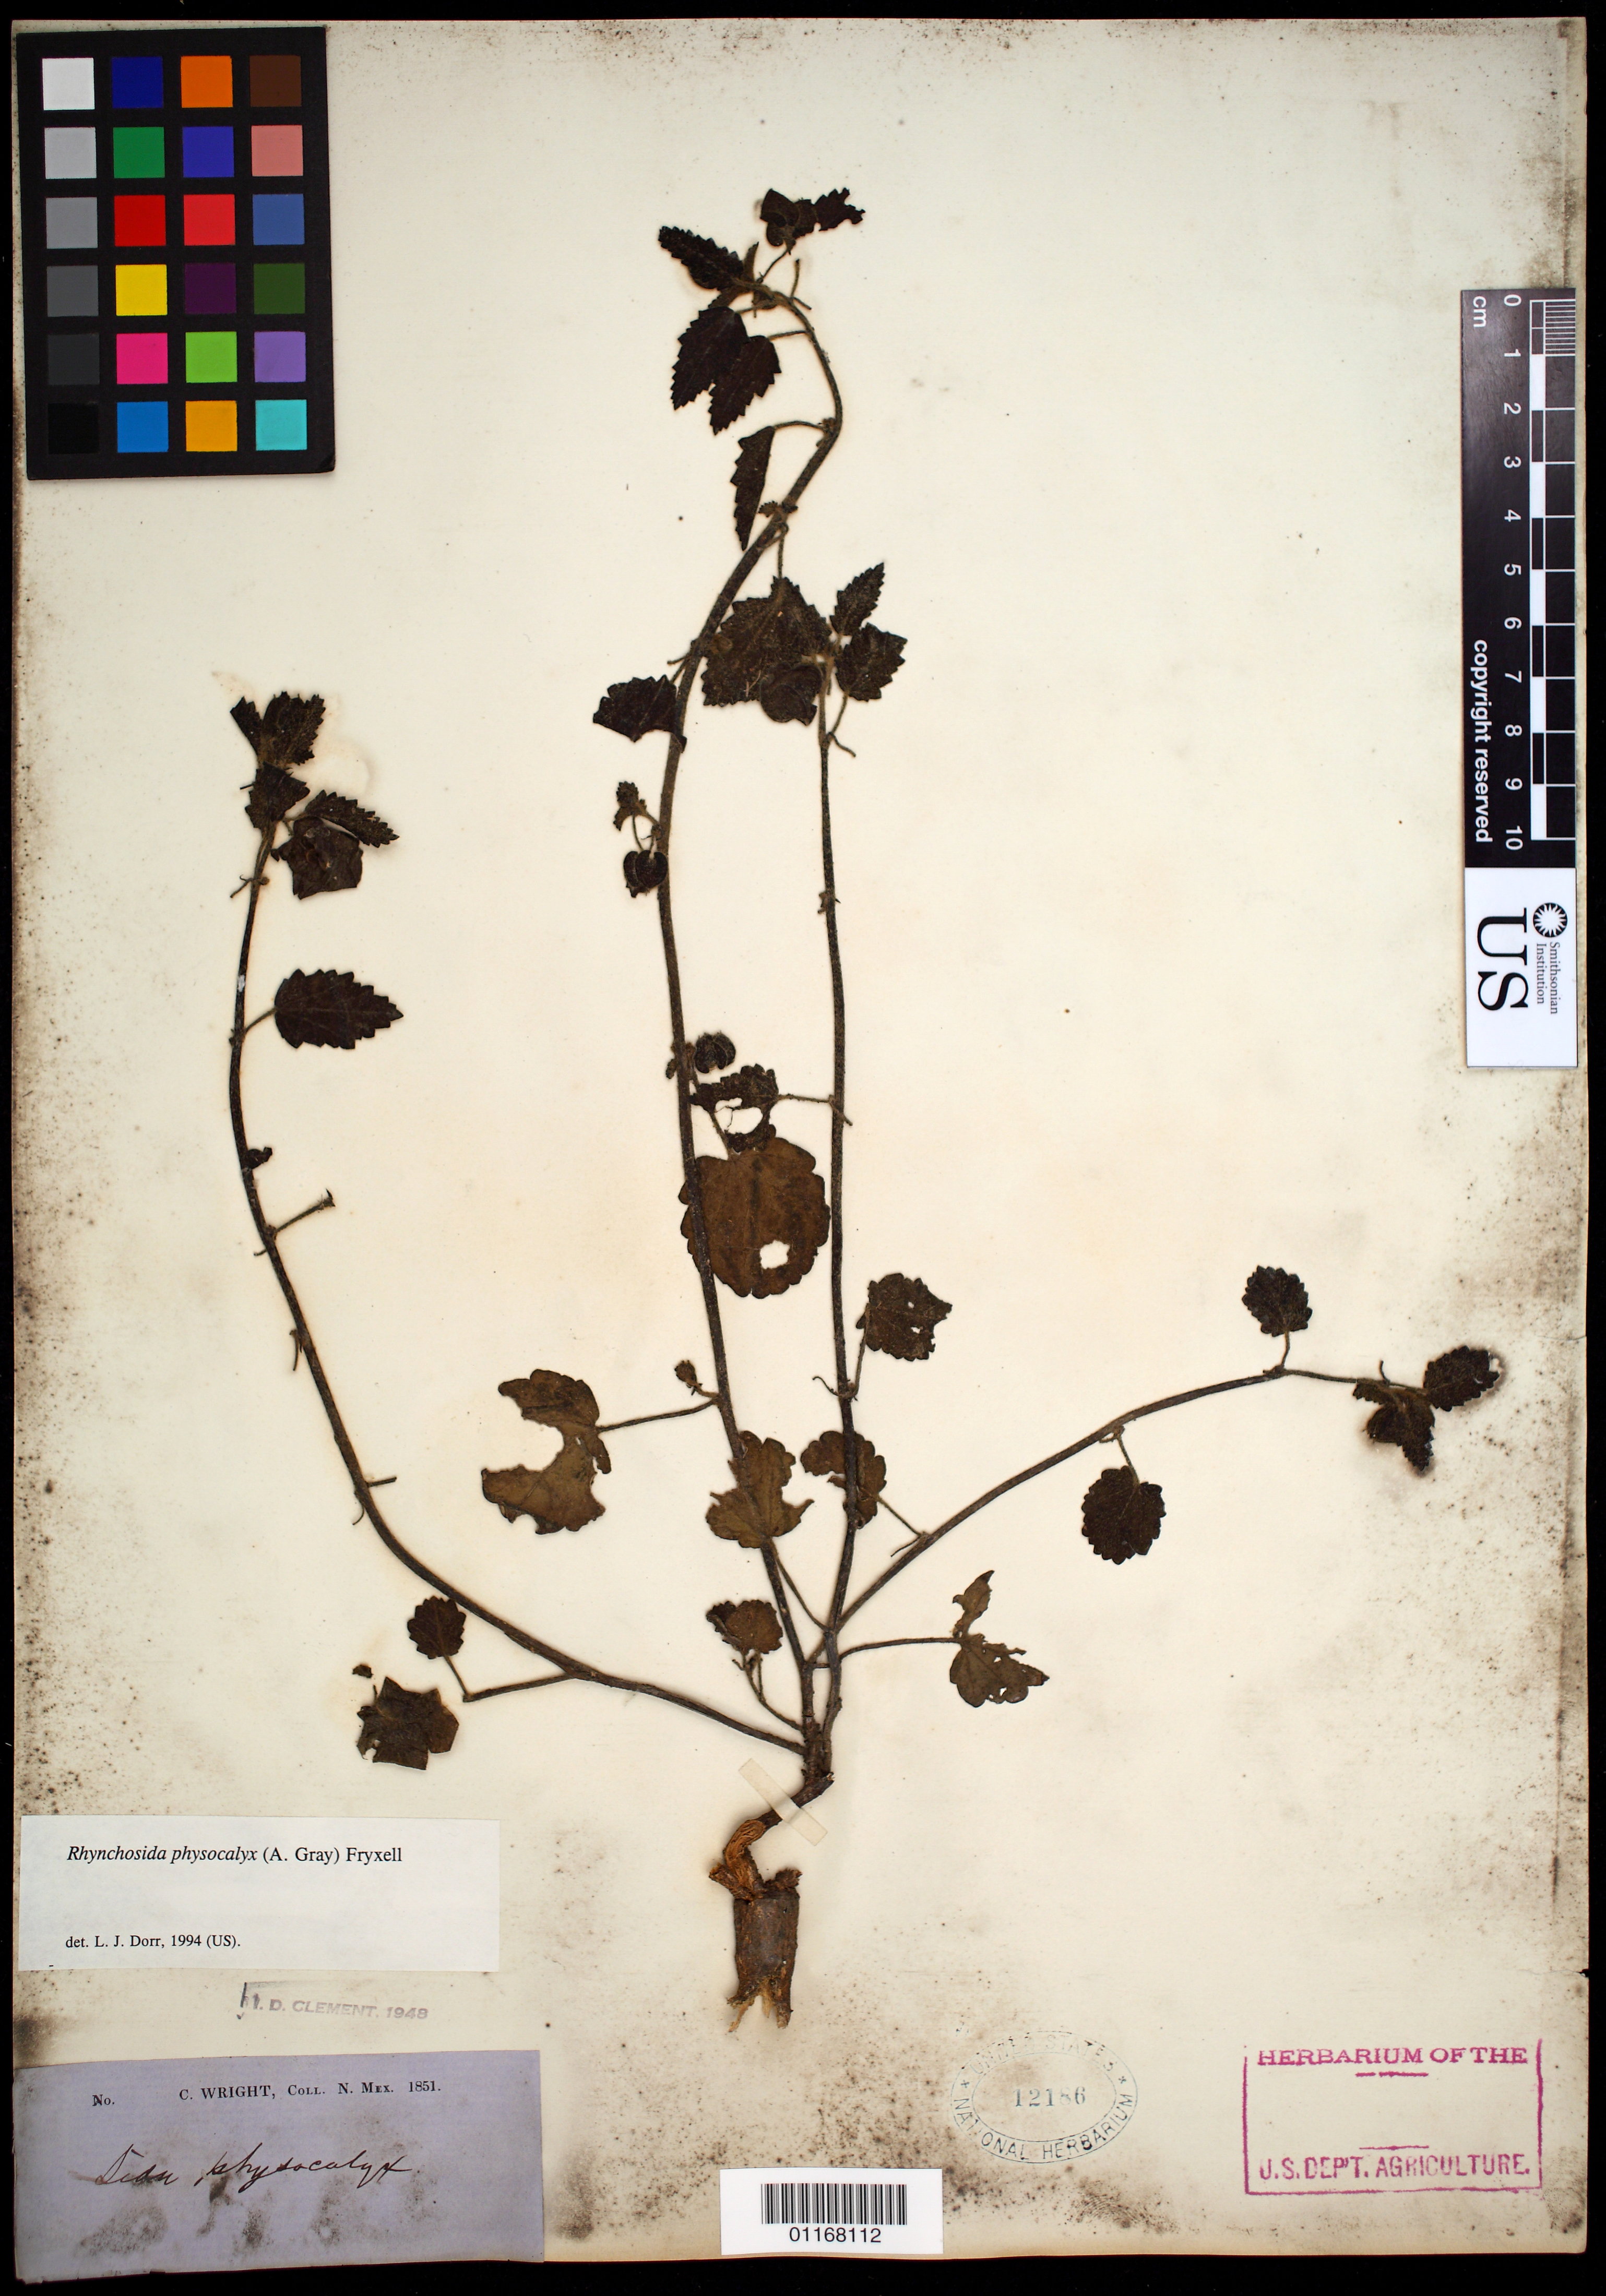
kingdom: Plantae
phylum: Tracheophyta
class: Magnoliopsida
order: Malvales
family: Malvaceae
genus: Rhynchosida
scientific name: Rhynchosida physocalyx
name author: (A. Gray) Fryxell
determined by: Dorr, L. J., (BOT), Smithsonian Institution - National Museum of Natural History (UNITED STATES)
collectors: C. Wright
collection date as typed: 1851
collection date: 1851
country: United States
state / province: New Mexico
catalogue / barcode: US 12186